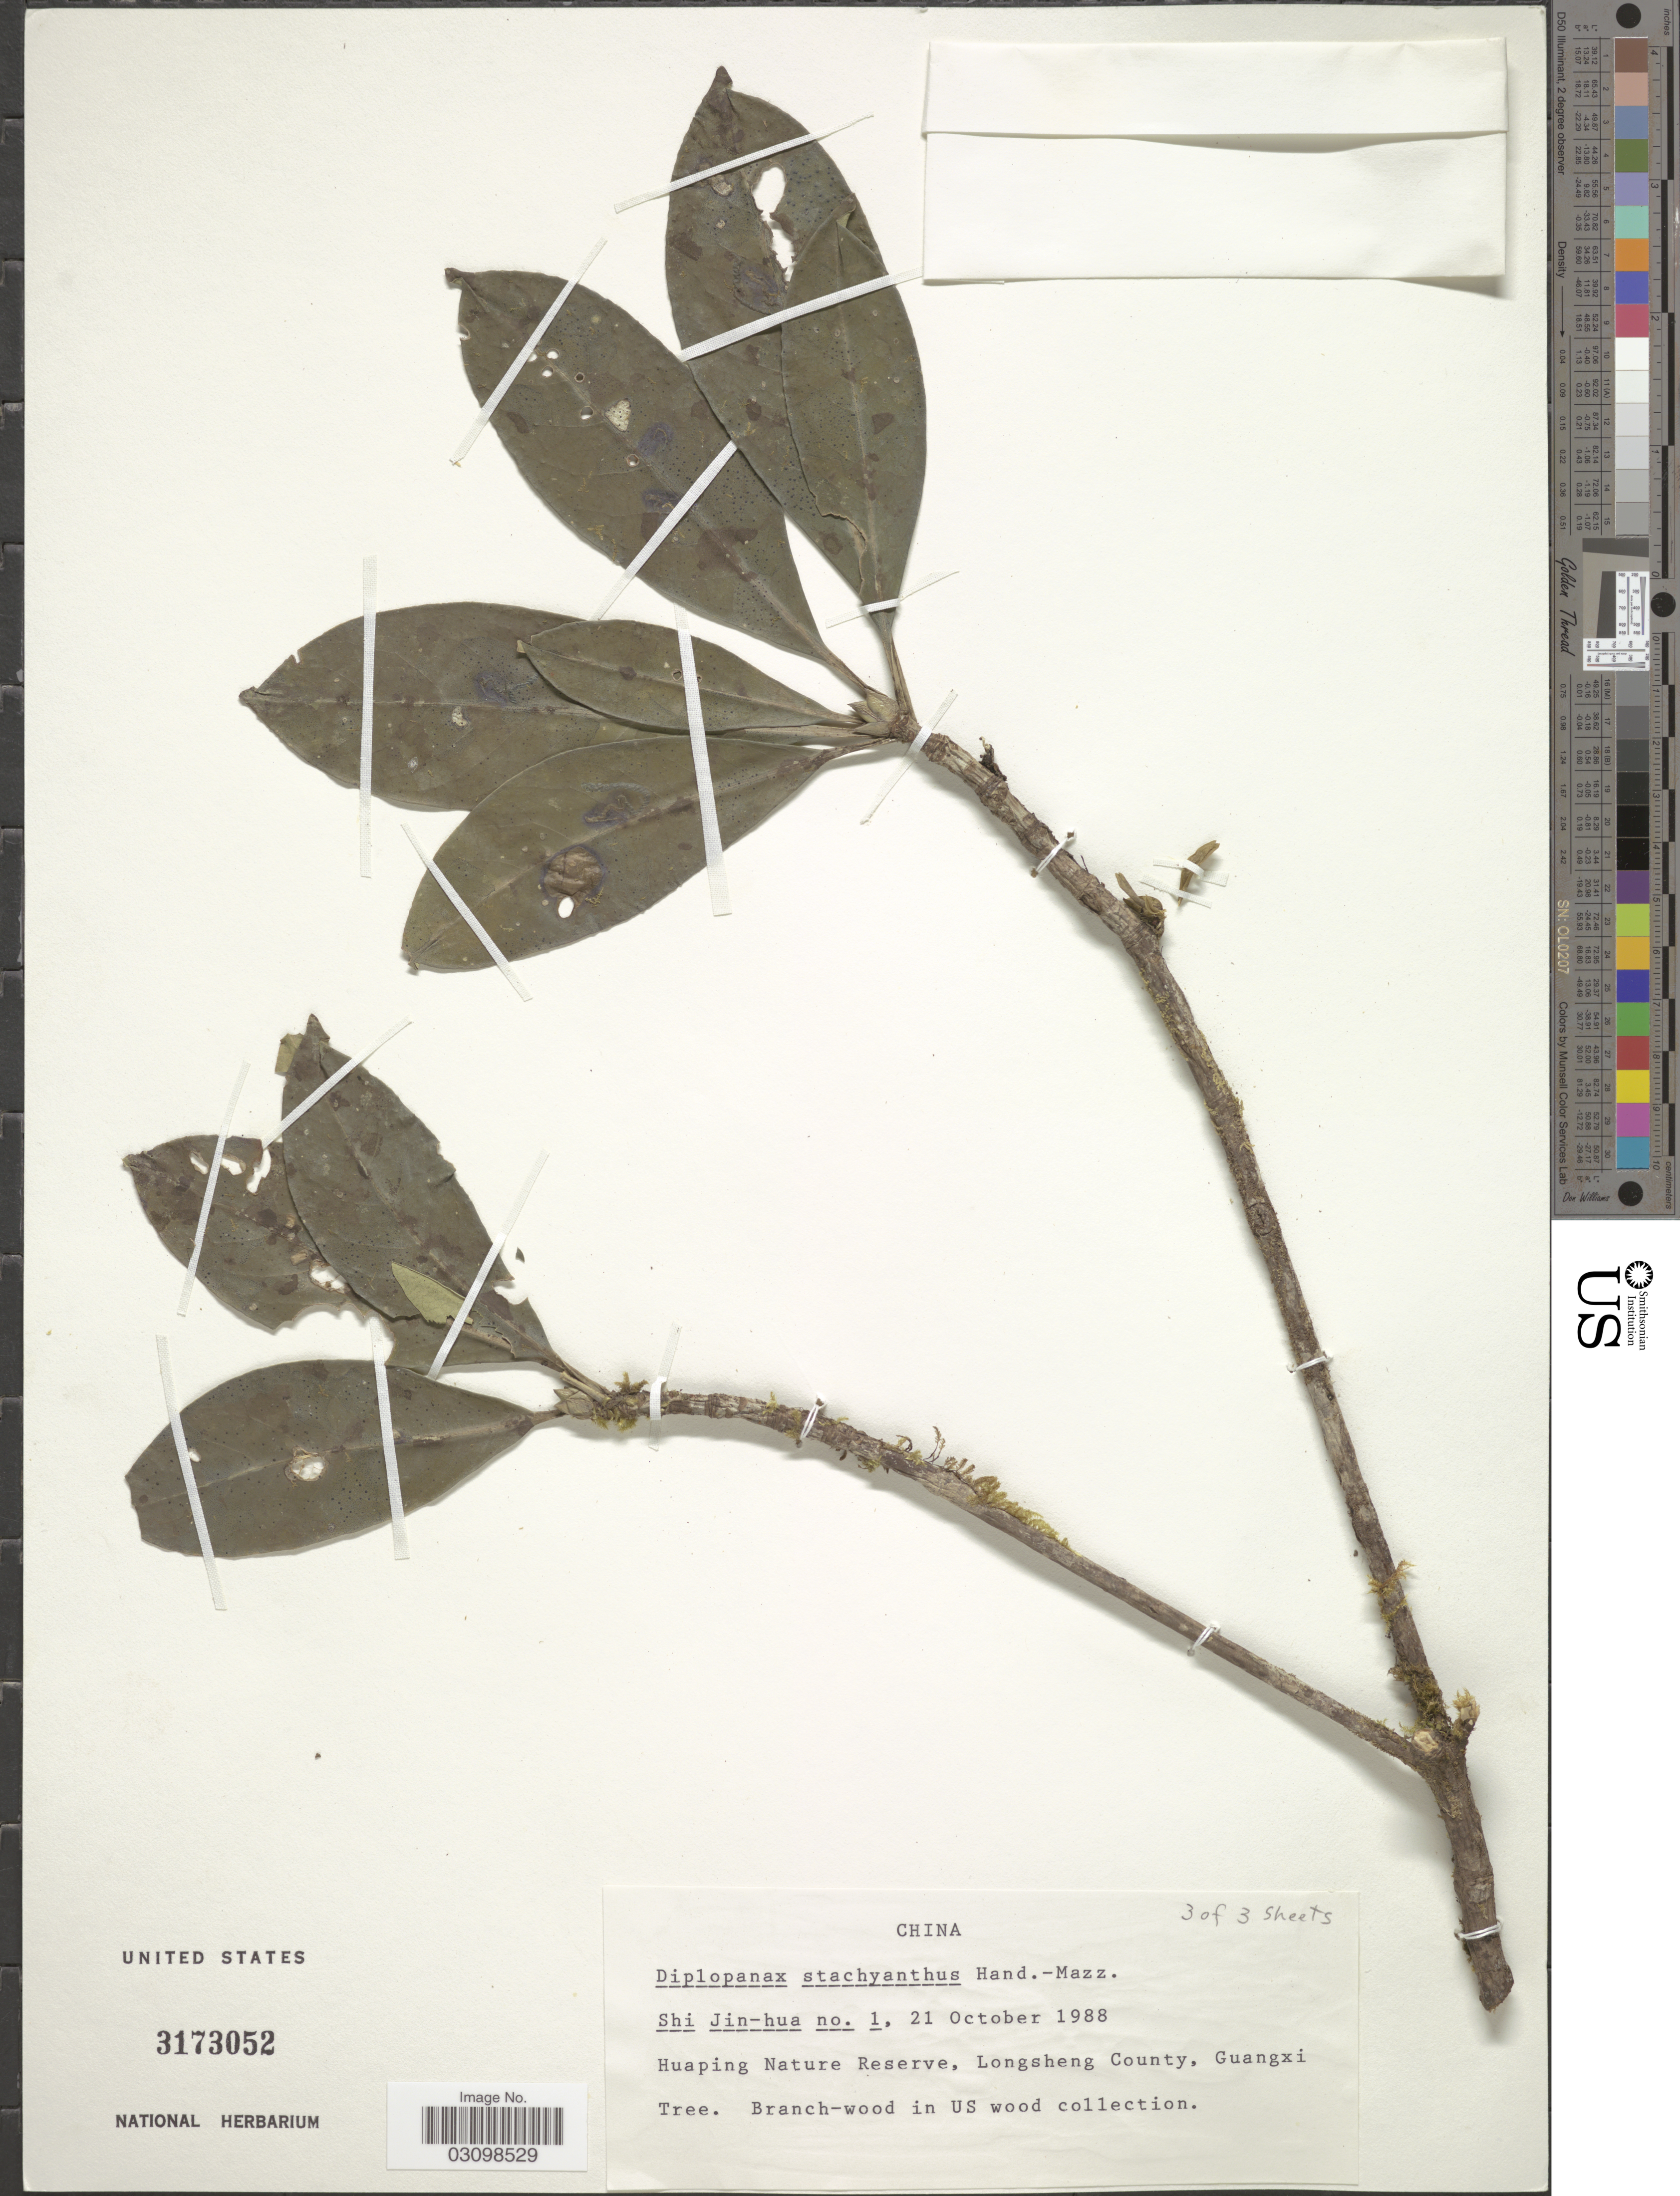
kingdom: Plantae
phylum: Tracheophyta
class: Magnoliopsida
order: Cornales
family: Nyssaceae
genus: Diplopanax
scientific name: Diplopanax stachyanthus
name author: Hand.-Mazz.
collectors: S. Jin-hua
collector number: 1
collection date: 1988-10-21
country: China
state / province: Guangxi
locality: Huaping Nature Reserve, Longsheng County, Guangxi.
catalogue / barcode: US 3173052